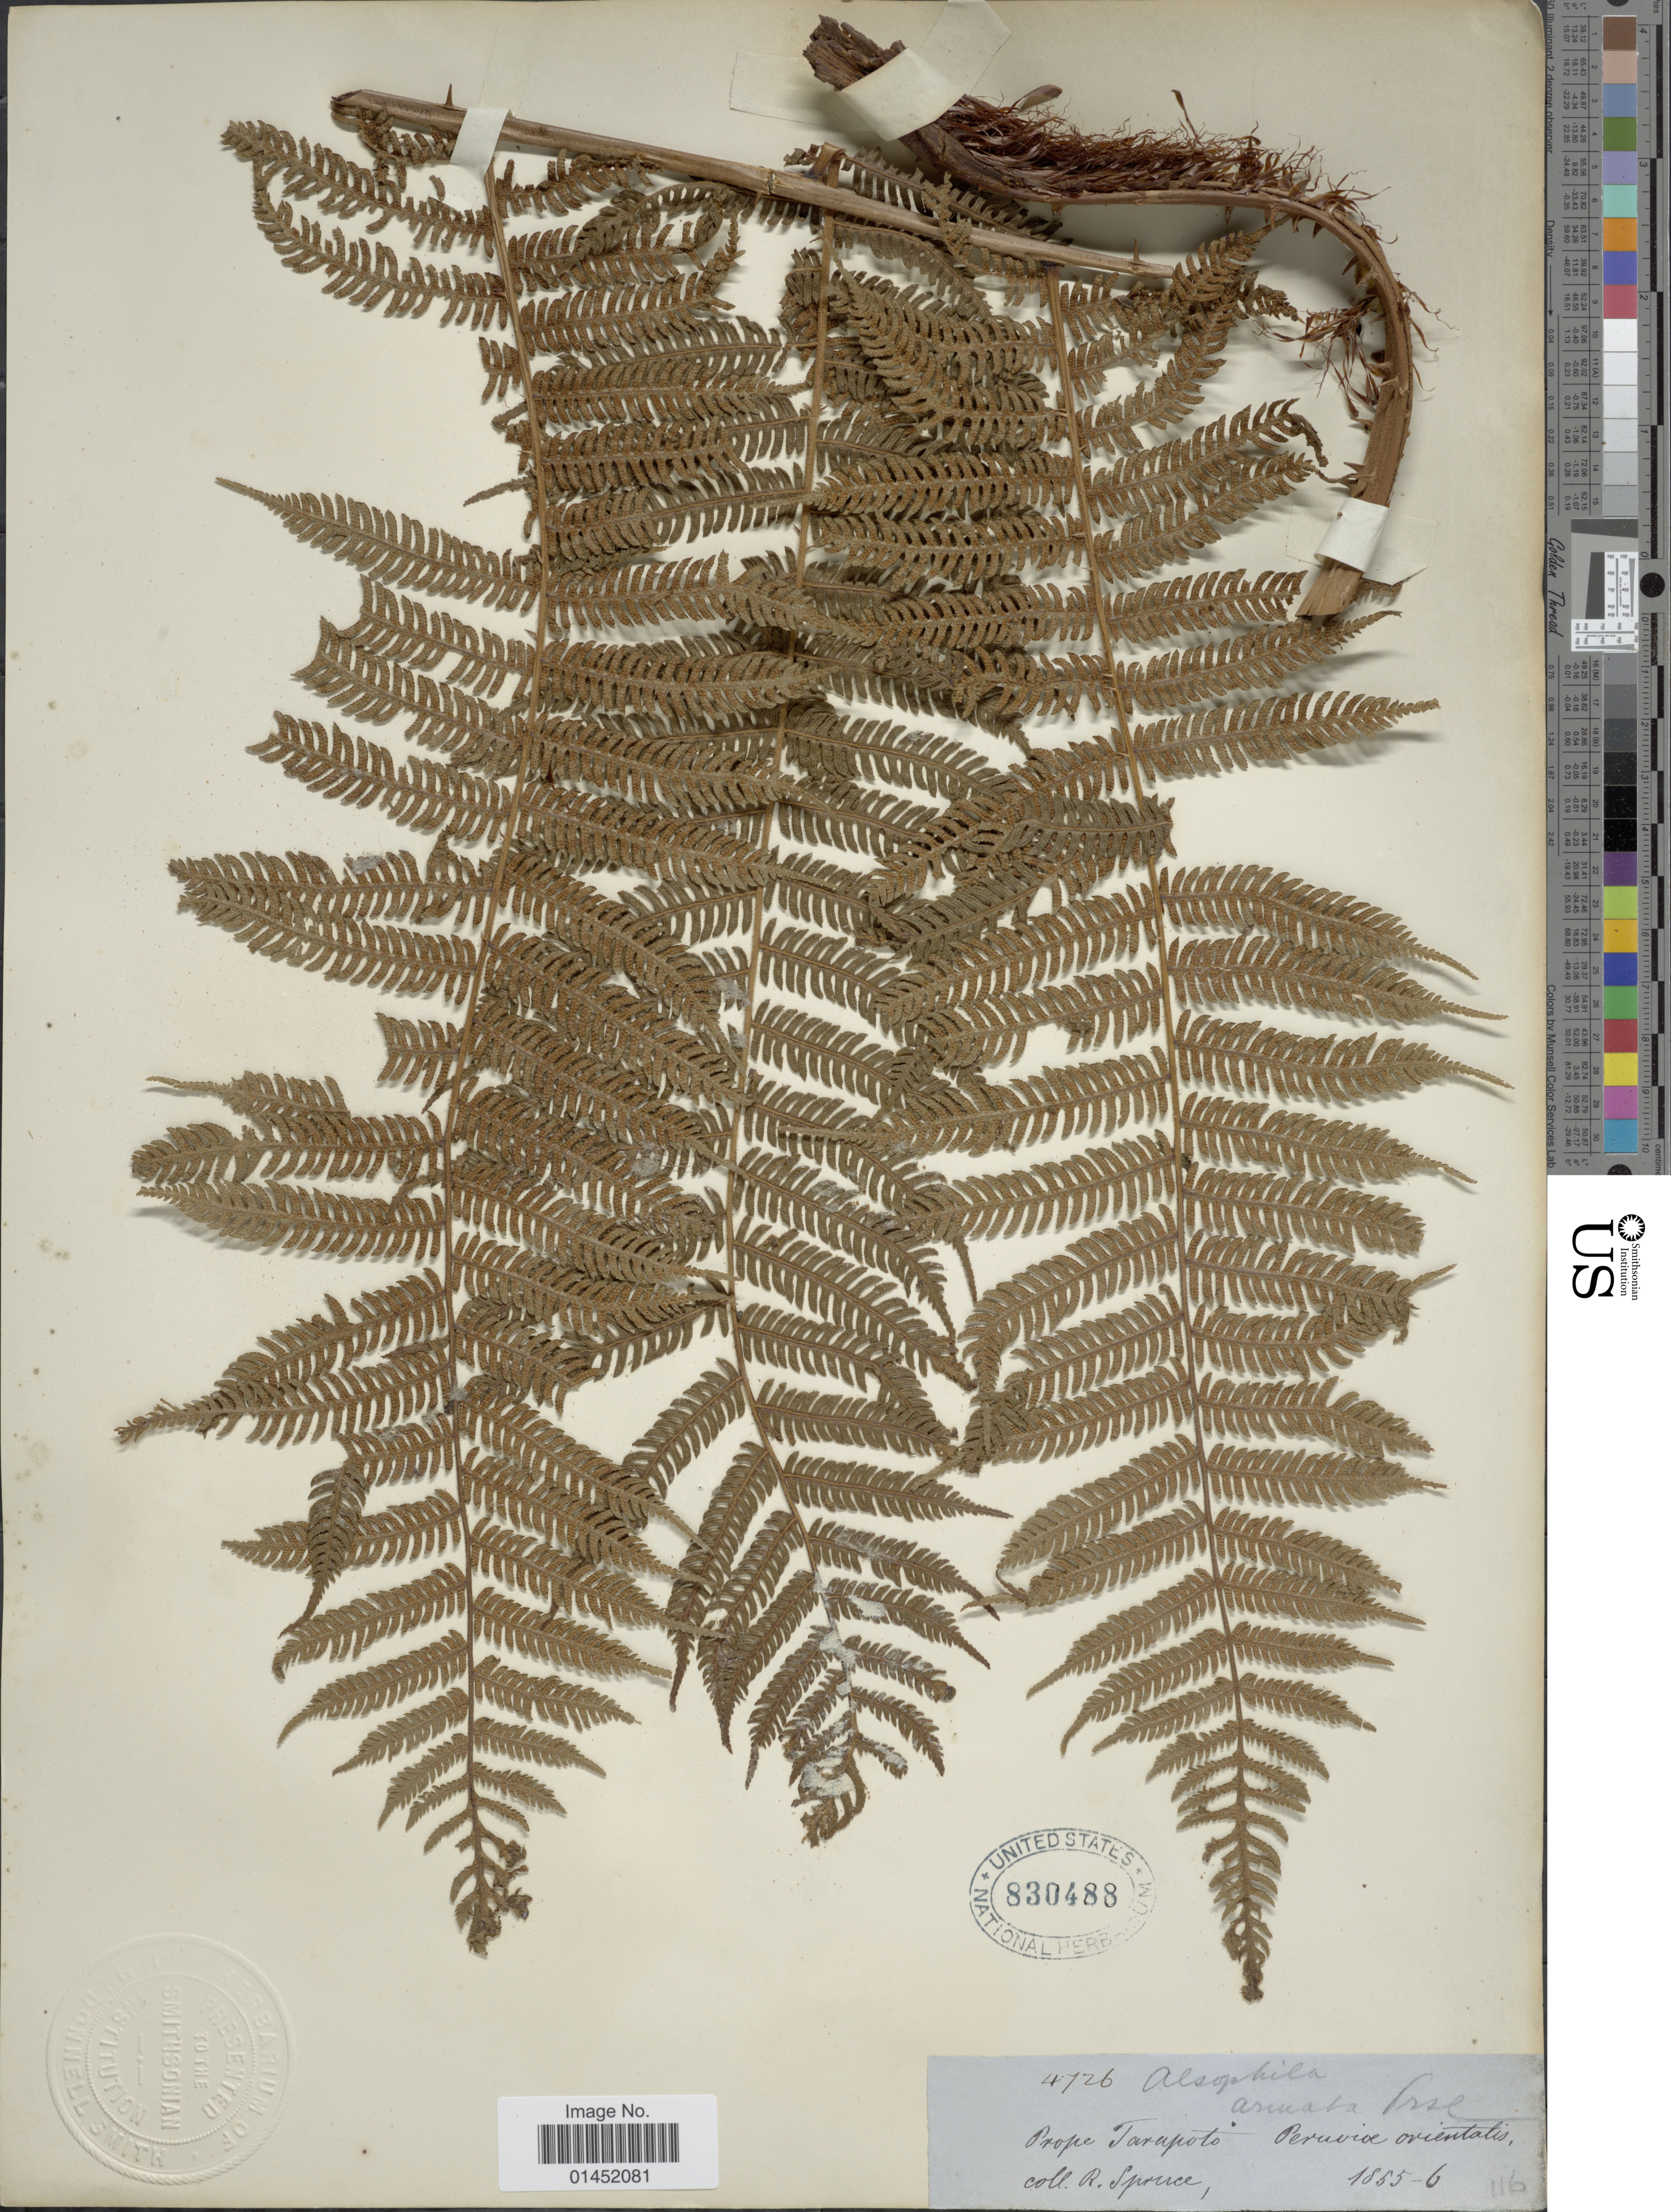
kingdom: Plantae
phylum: Tracheophyta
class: Polypodiopsida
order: Cyatheales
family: Cyatheaceae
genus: Cyathea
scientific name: Cyathea microdonta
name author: (Desv.) Domin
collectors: R. Spruce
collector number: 4726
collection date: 1855/1856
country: Peru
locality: Porpe Tarapoto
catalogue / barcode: US 830488